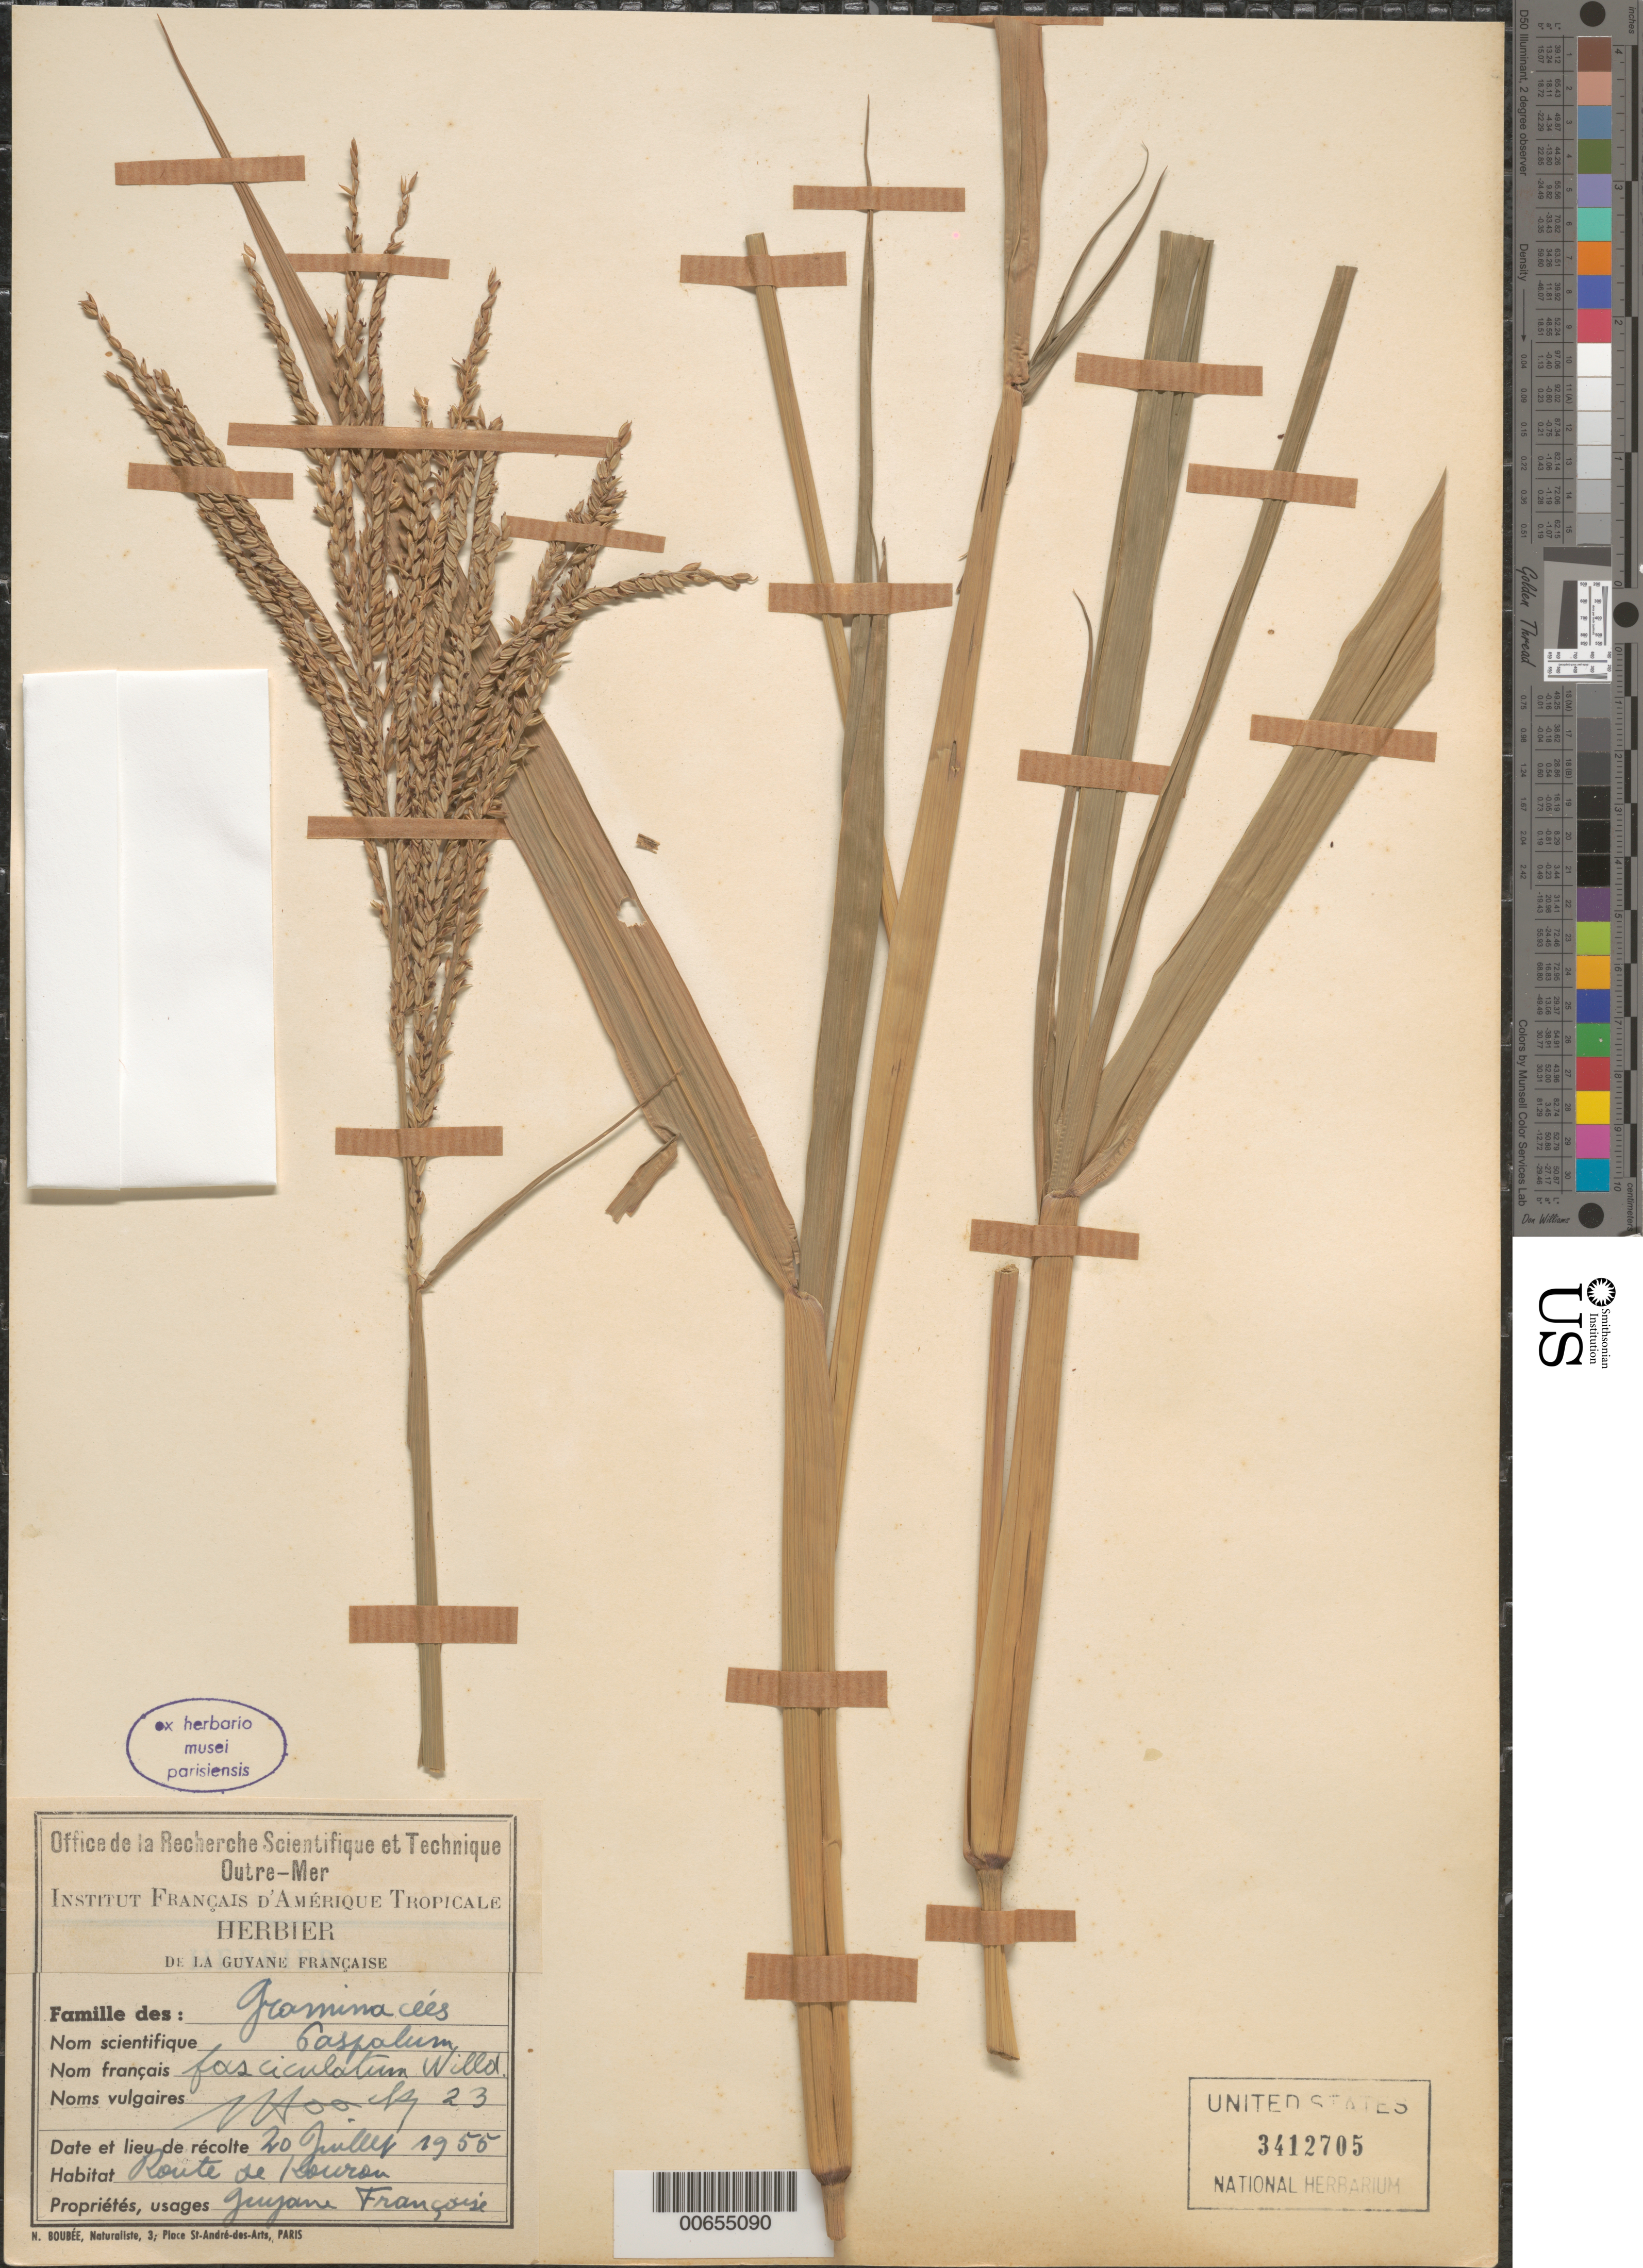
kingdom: Plantae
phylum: Tracheophyta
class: Liliopsida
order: Poales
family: Poaceae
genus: Paspalum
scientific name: Paspalum fasciculatum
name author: Willd. ex Flüggé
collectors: J. Hoock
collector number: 23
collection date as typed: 20-Jul-55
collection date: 1955-07-20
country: French Guiana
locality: Route de Kourou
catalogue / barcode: US 3412705